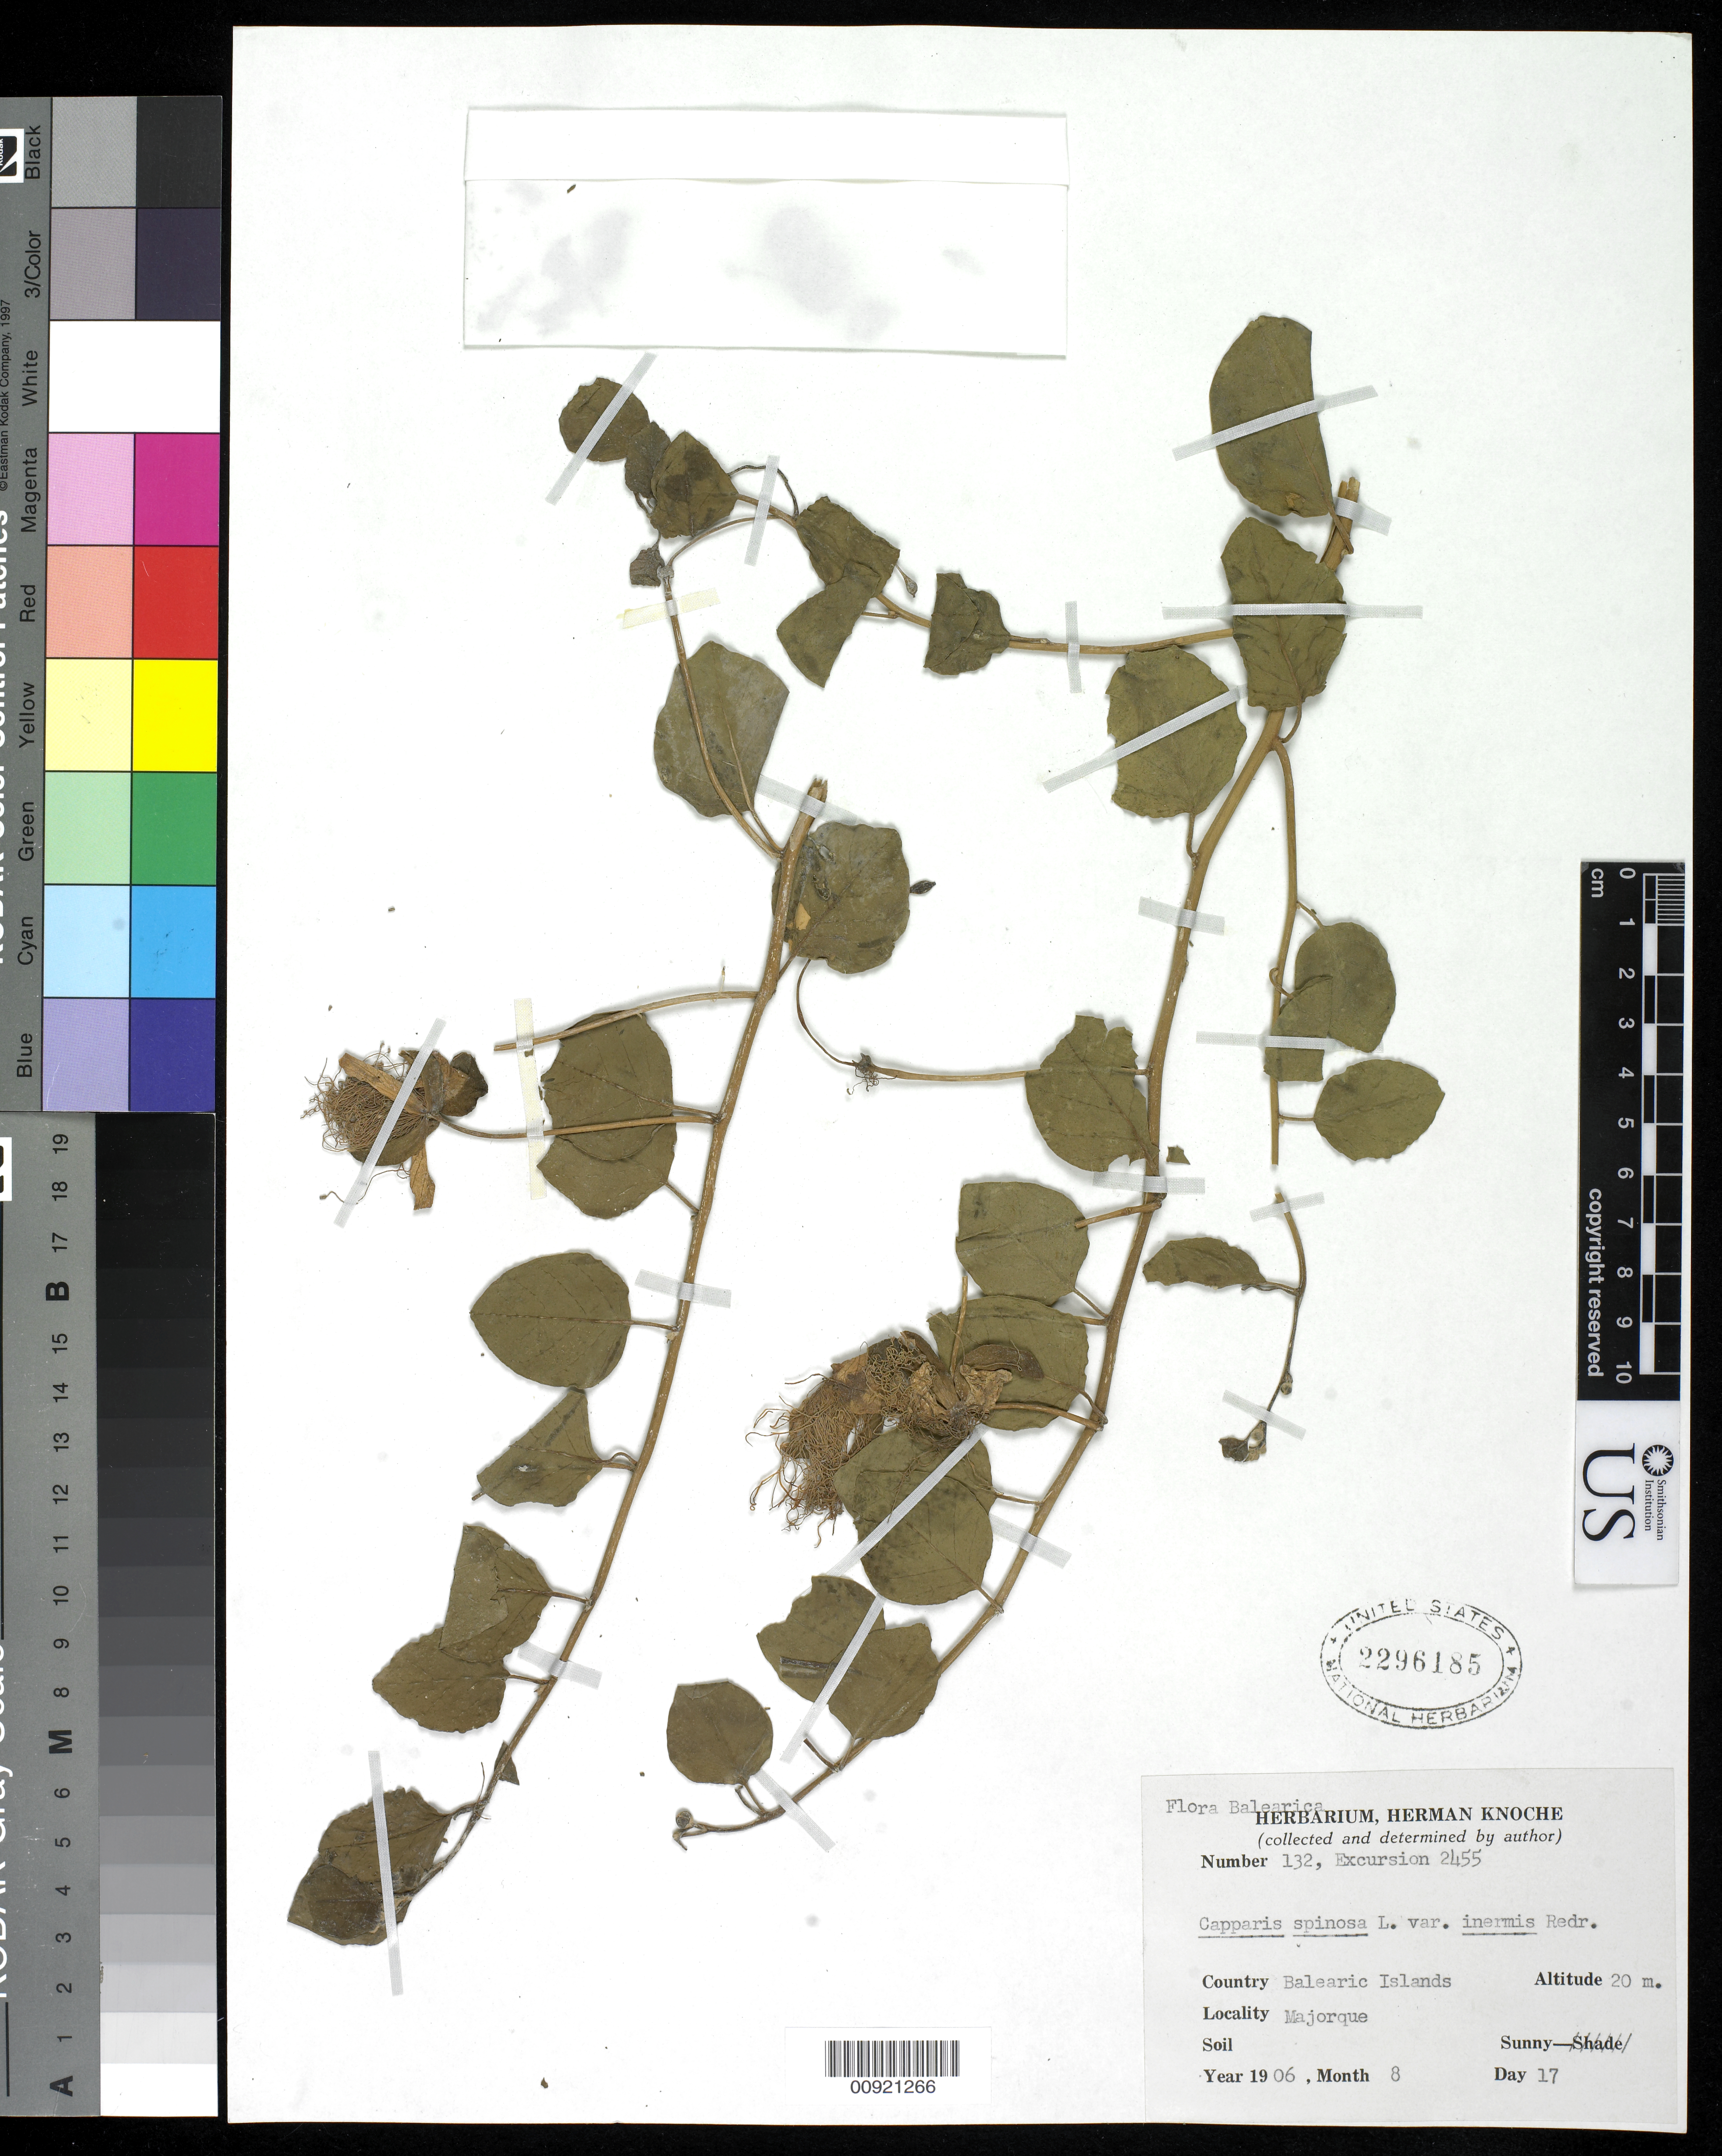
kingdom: Plantae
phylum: Tracheophyta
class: Magnoliopsida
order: Brassicales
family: Capparaceae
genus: Capparis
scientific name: Capparis spinosa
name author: L.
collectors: H. Knoche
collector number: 132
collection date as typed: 17 Aug 1906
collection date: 1906-08-17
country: Spain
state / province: Islas Baleares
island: Majorca I.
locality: Majorque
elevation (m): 20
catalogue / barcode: US 2296185